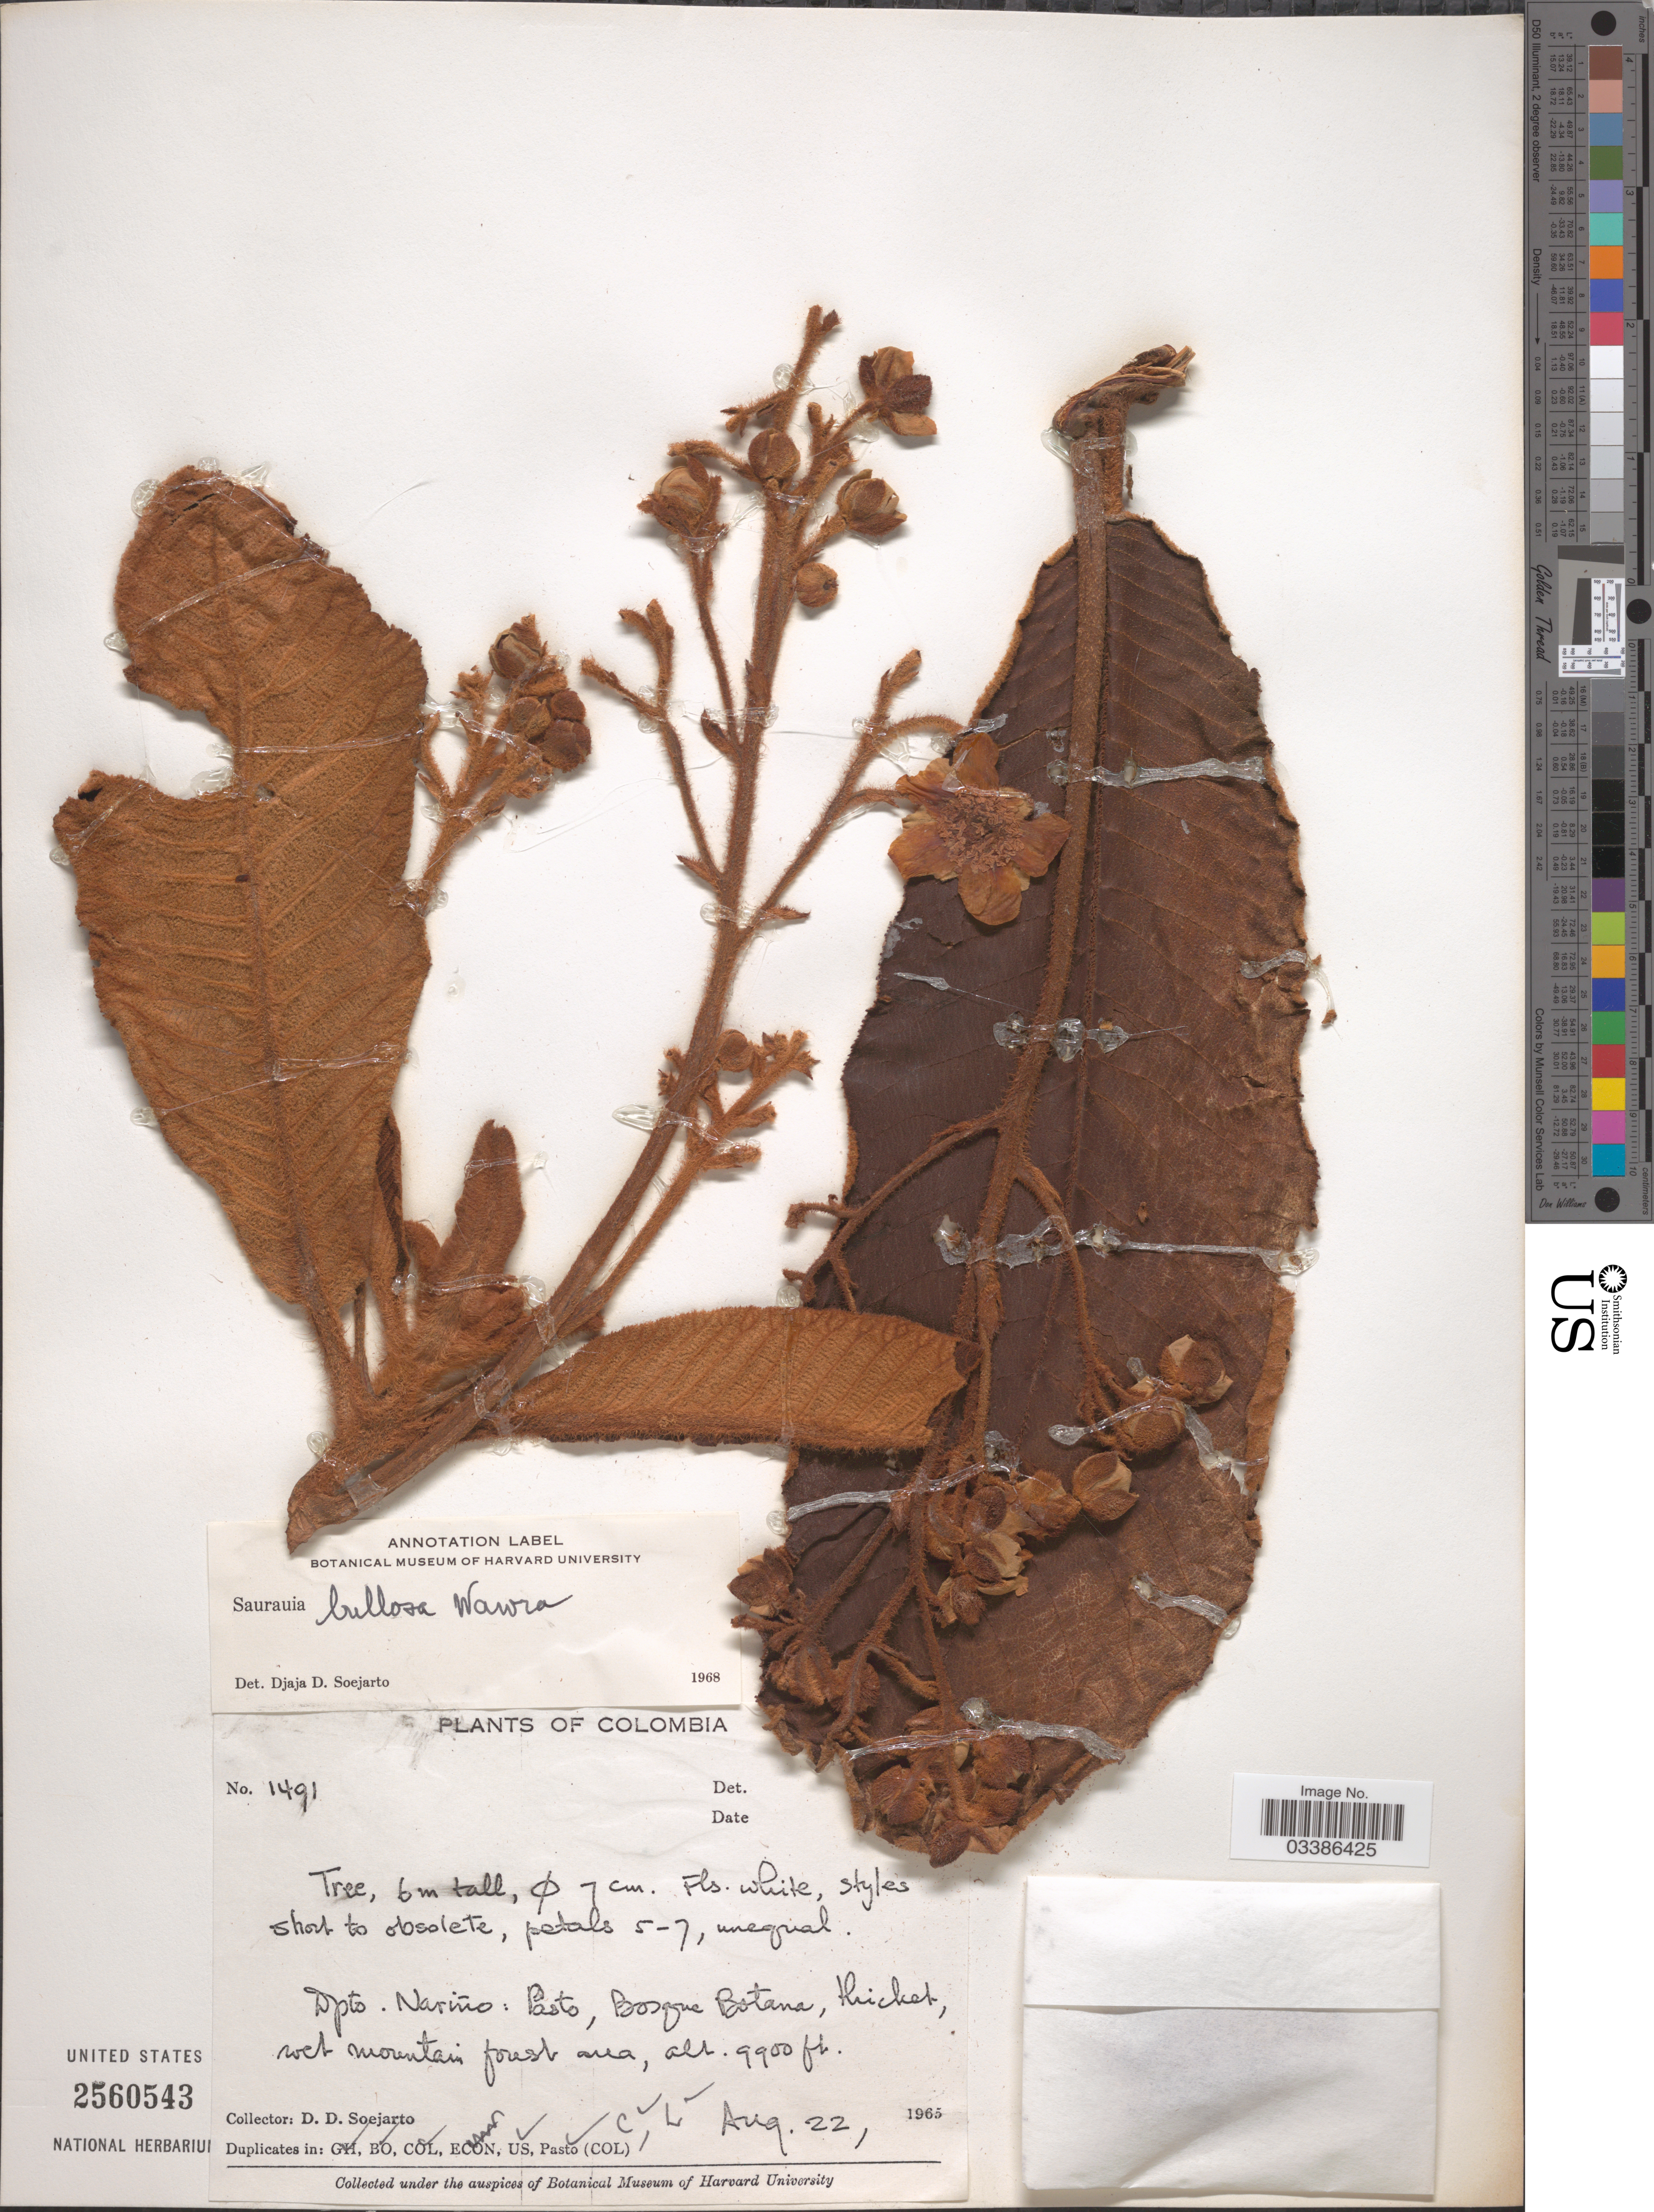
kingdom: Plantae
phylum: Tracheophyta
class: Magnoliopsida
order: Ericales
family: Actinidiaceae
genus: Saurauia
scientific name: Saurauia bullosa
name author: Wawra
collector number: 1491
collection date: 1965-08-22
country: Colombia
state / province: Nariño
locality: Dpto. Nariño: Pasto, Bosque Botana.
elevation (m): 3018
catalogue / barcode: US 2560543